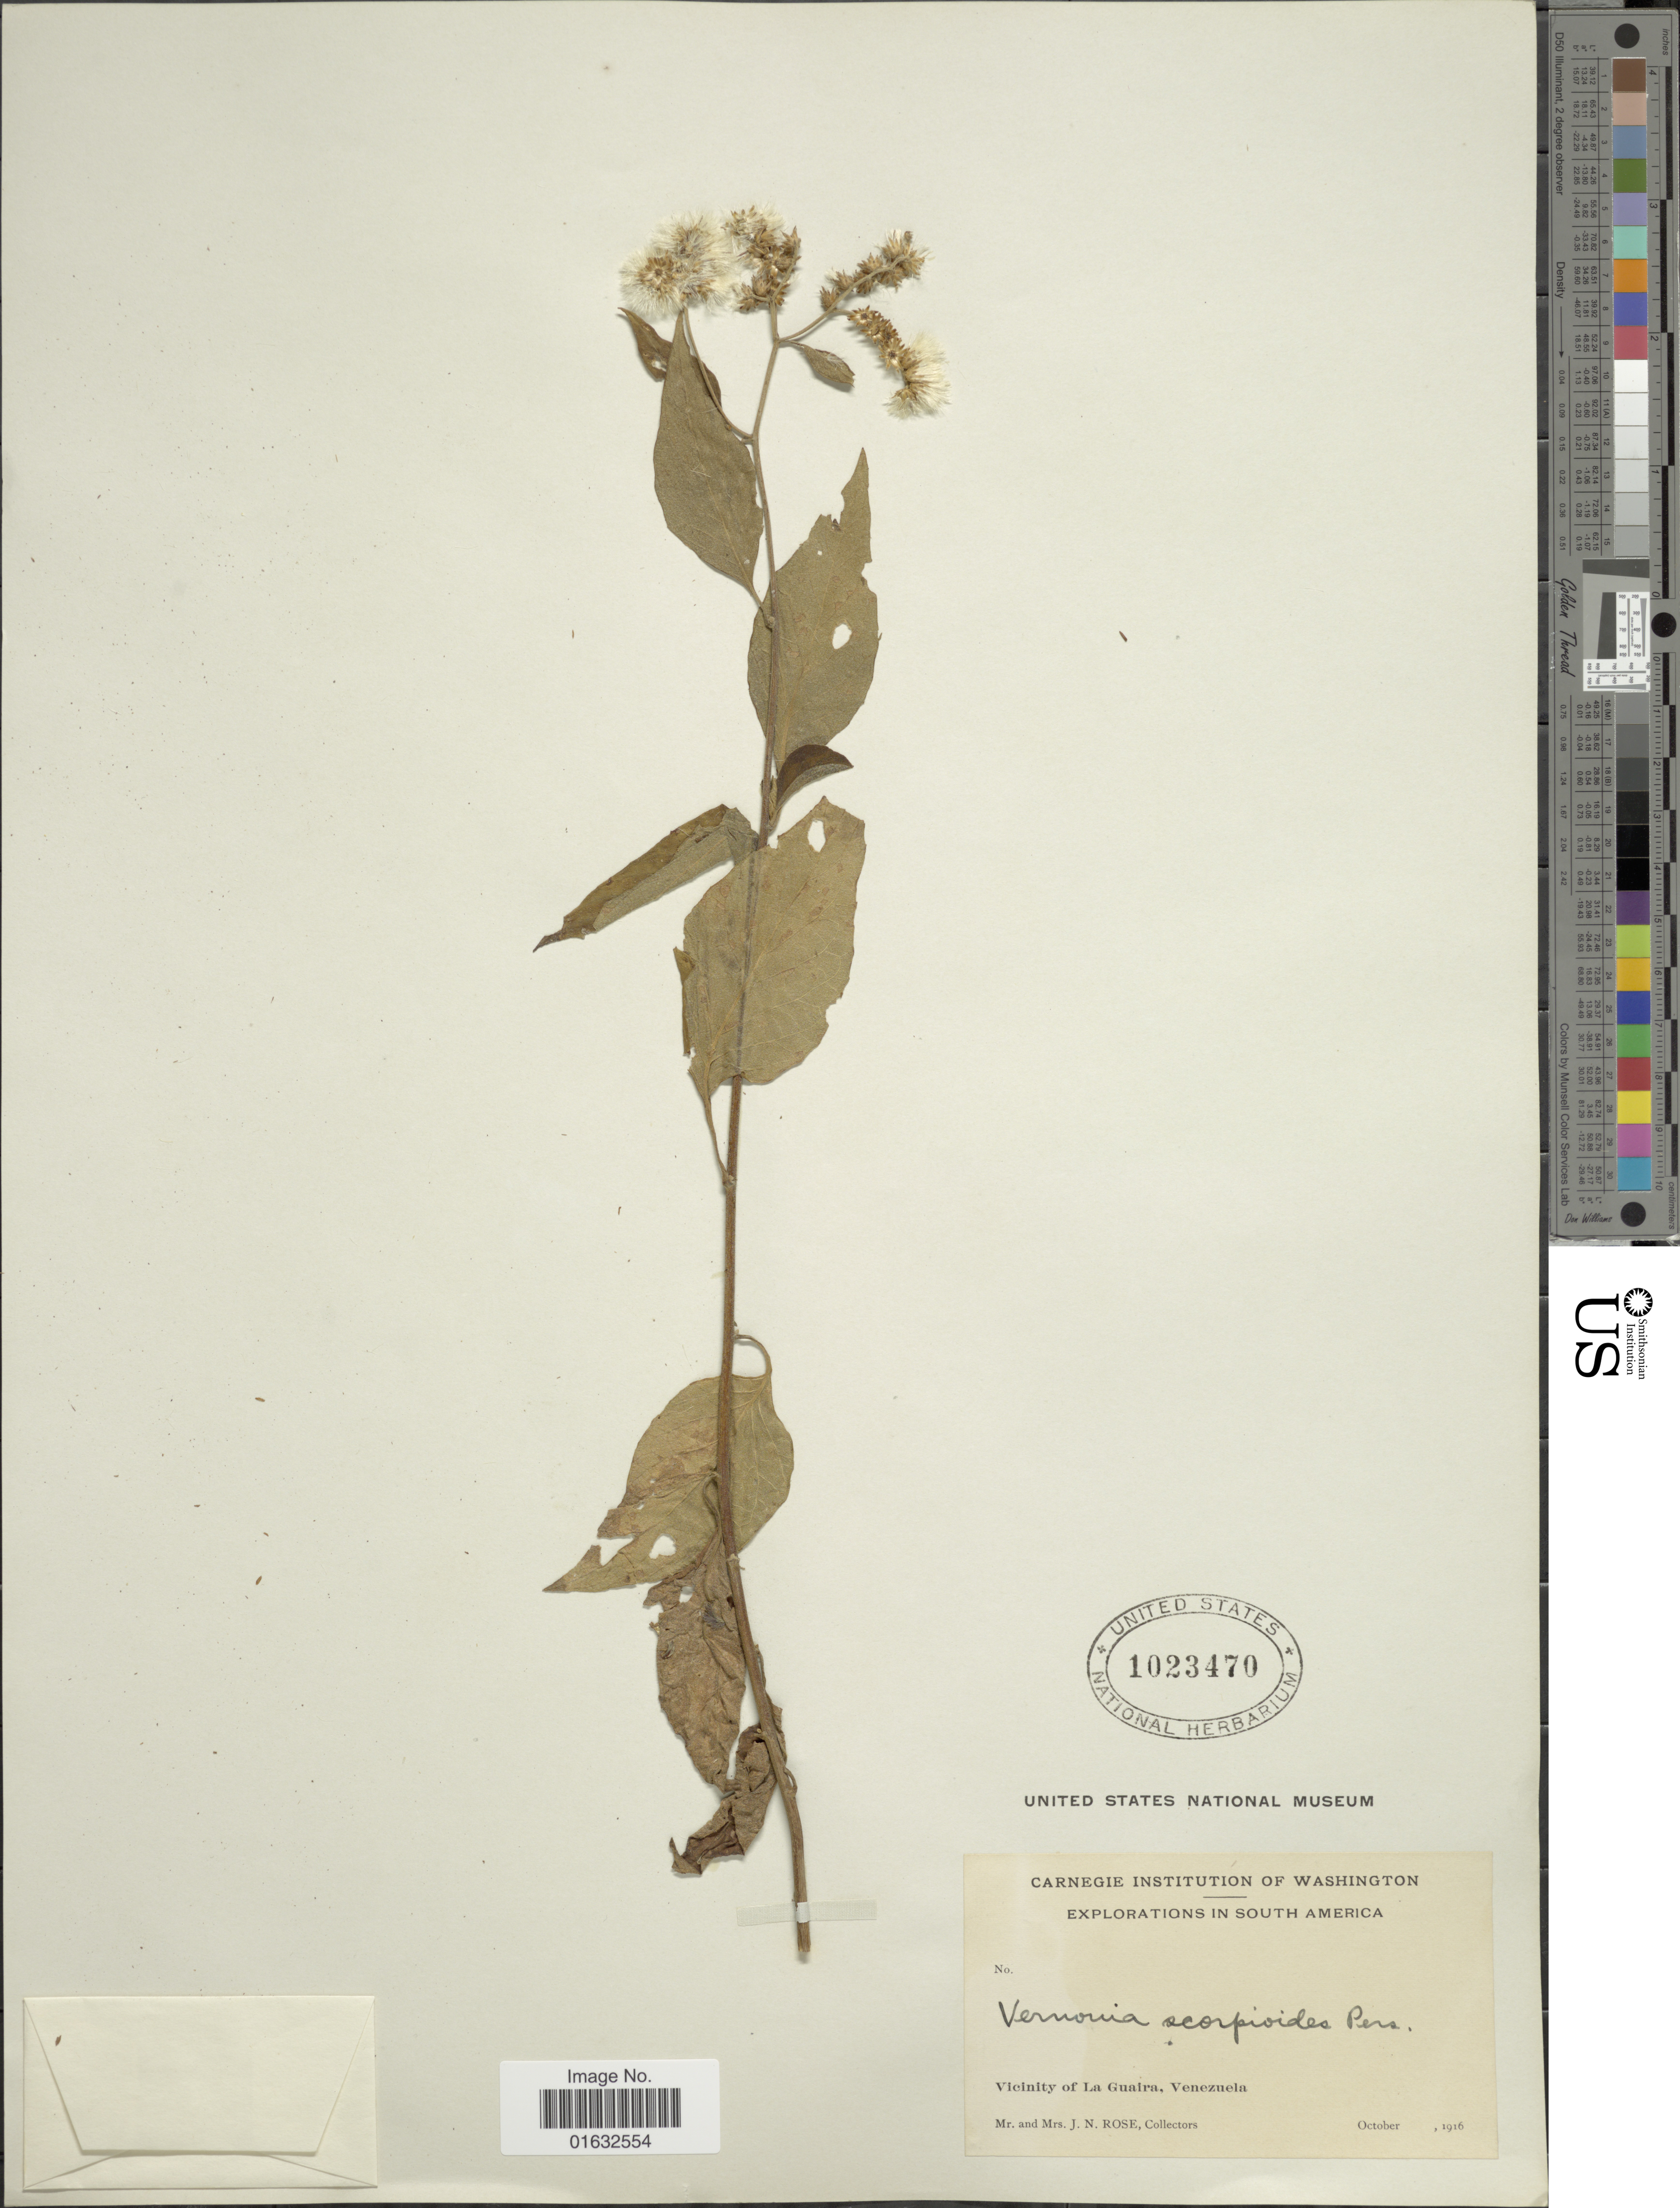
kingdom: Plantae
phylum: Tracheophyta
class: Magnoliopsida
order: Asterales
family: Asteraceae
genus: Cyrtocymura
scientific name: Cyrtocymura scorpioides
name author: (Lam.) H. Rob.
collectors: J. N. Rose & L. B. Rose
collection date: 1916-10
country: Venezuela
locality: Vicinity of La Guaira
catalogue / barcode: US 1023470